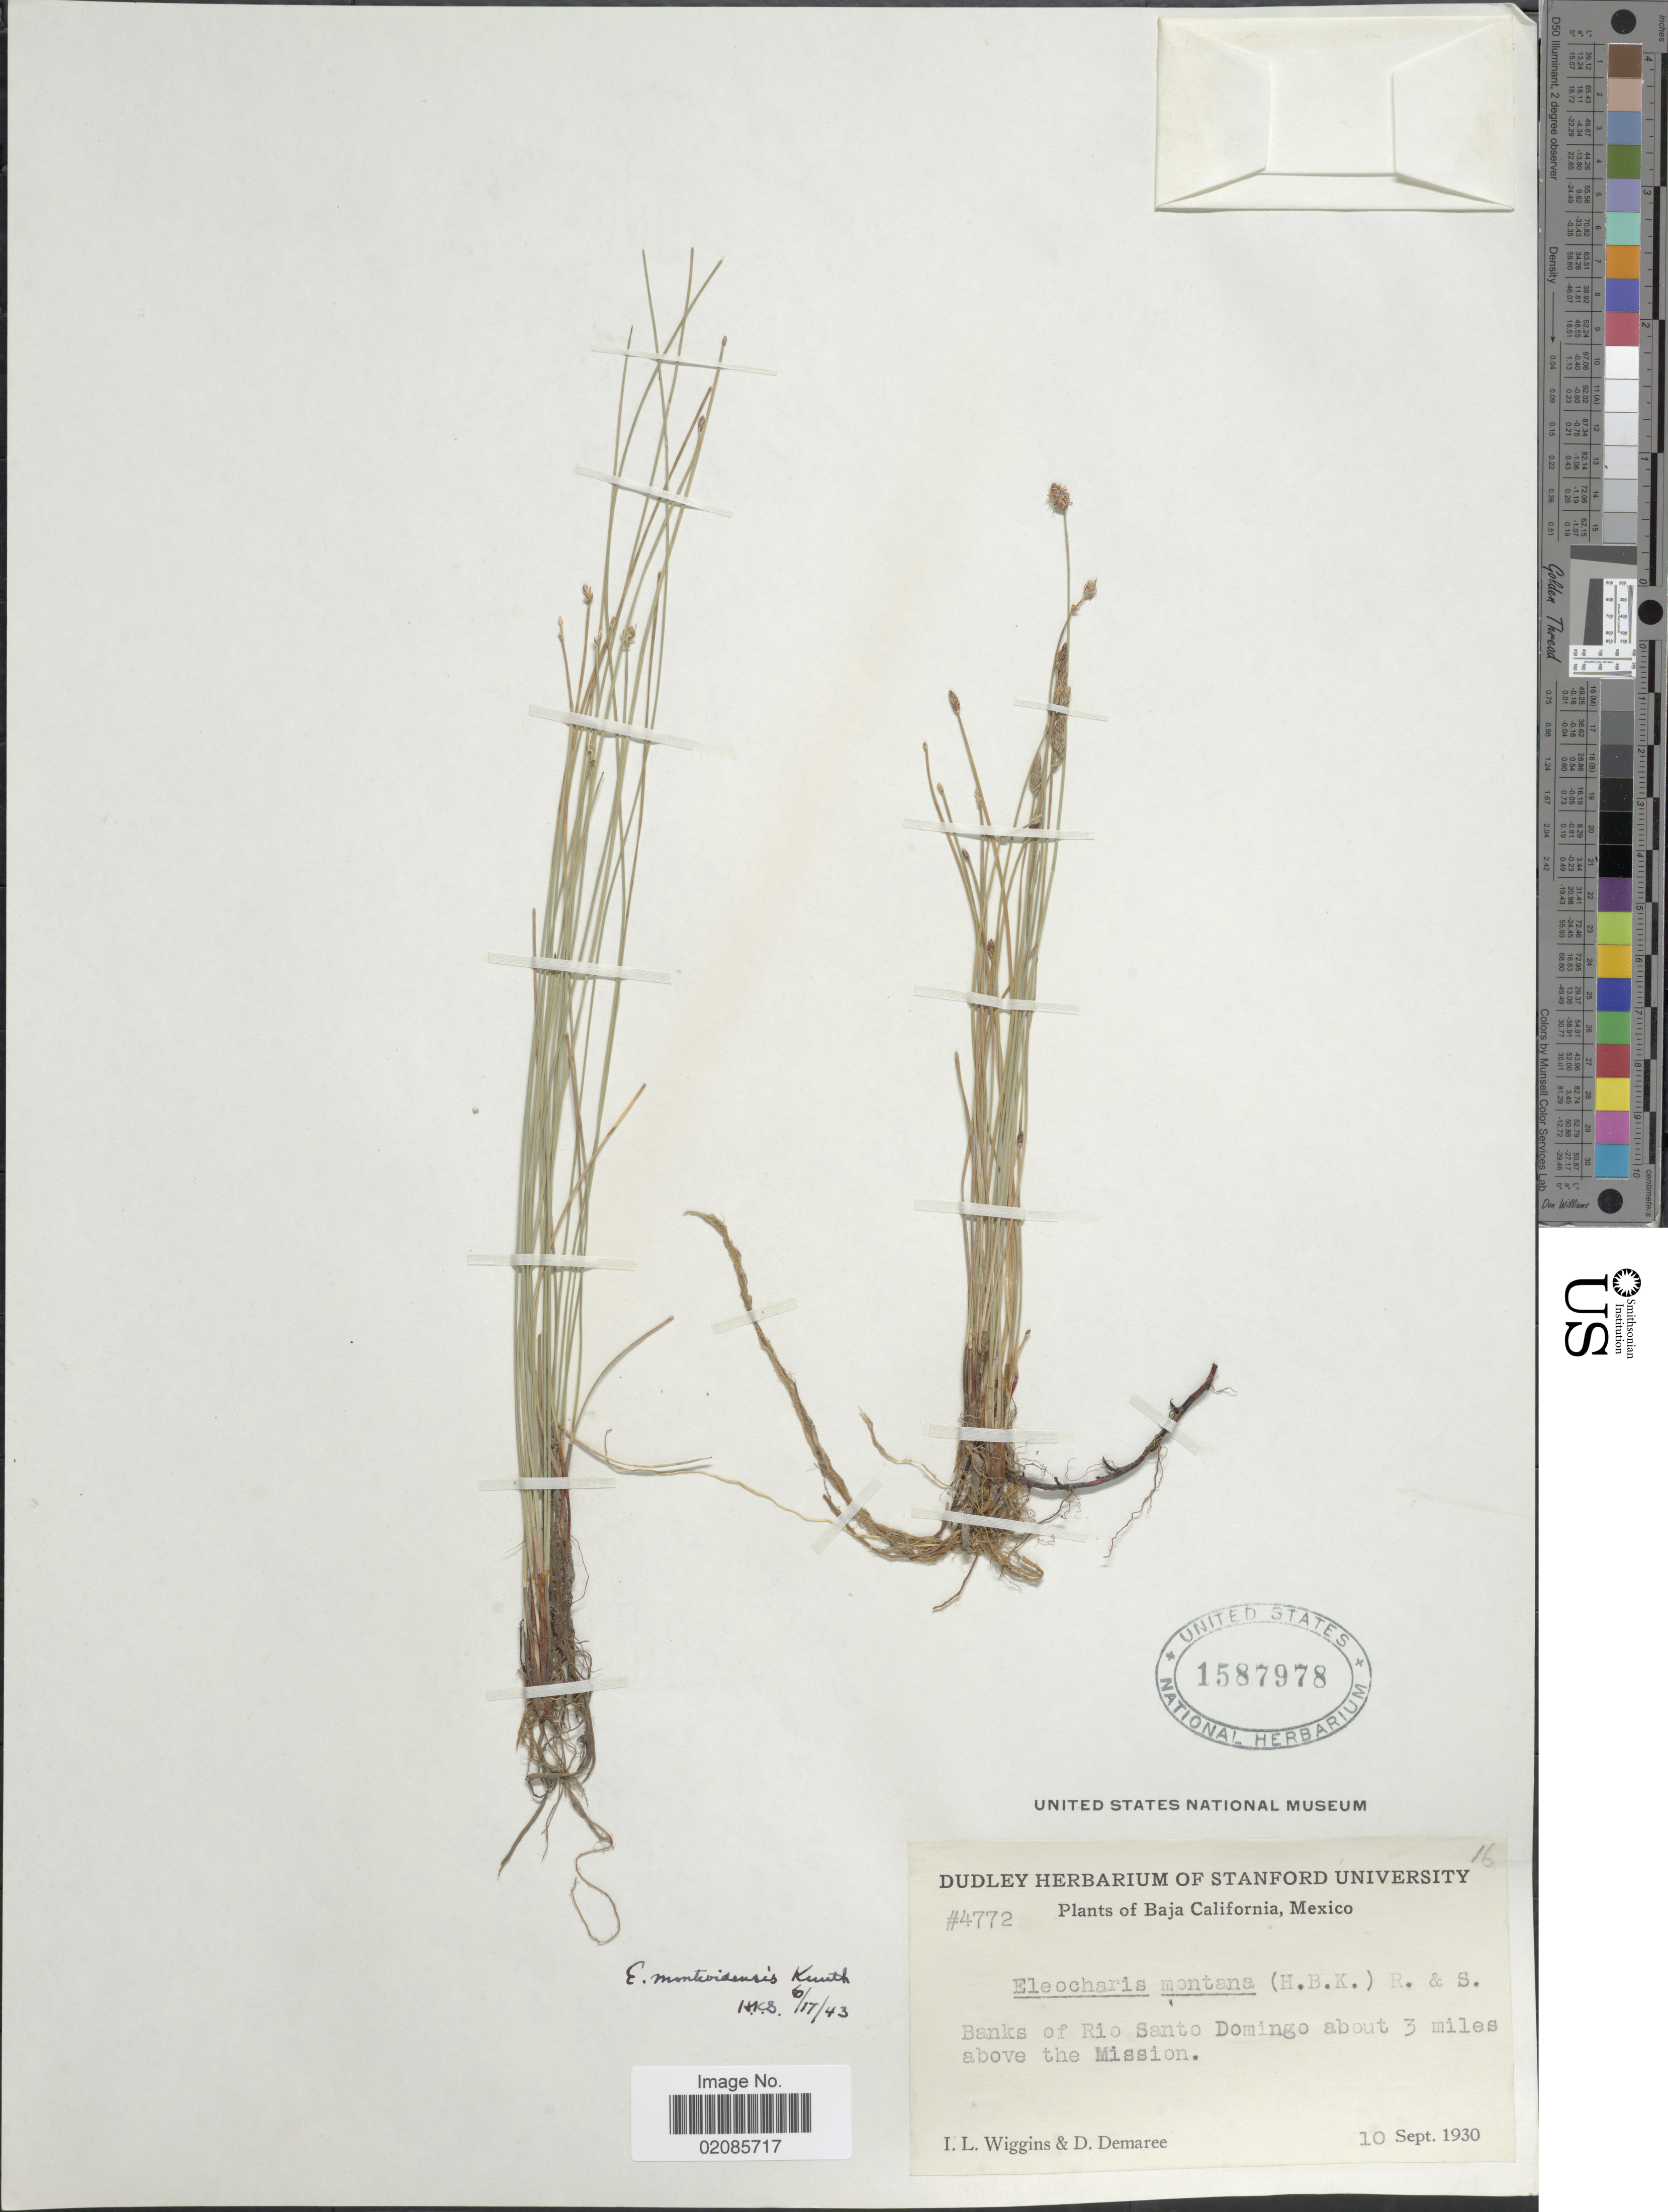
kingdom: Plantae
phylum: Tracheophyta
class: Liliopsida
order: Poales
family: Cyperaceae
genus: Eleocharis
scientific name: Eleocharis montevidensis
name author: Kunth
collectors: I. L. Wiggins & D. Demaree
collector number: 4772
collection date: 1930-09-10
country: Mexico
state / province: Baja California Norte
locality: Banks of Rio Santo Domingo about 3 miles above the Mission.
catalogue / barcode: US 1587978